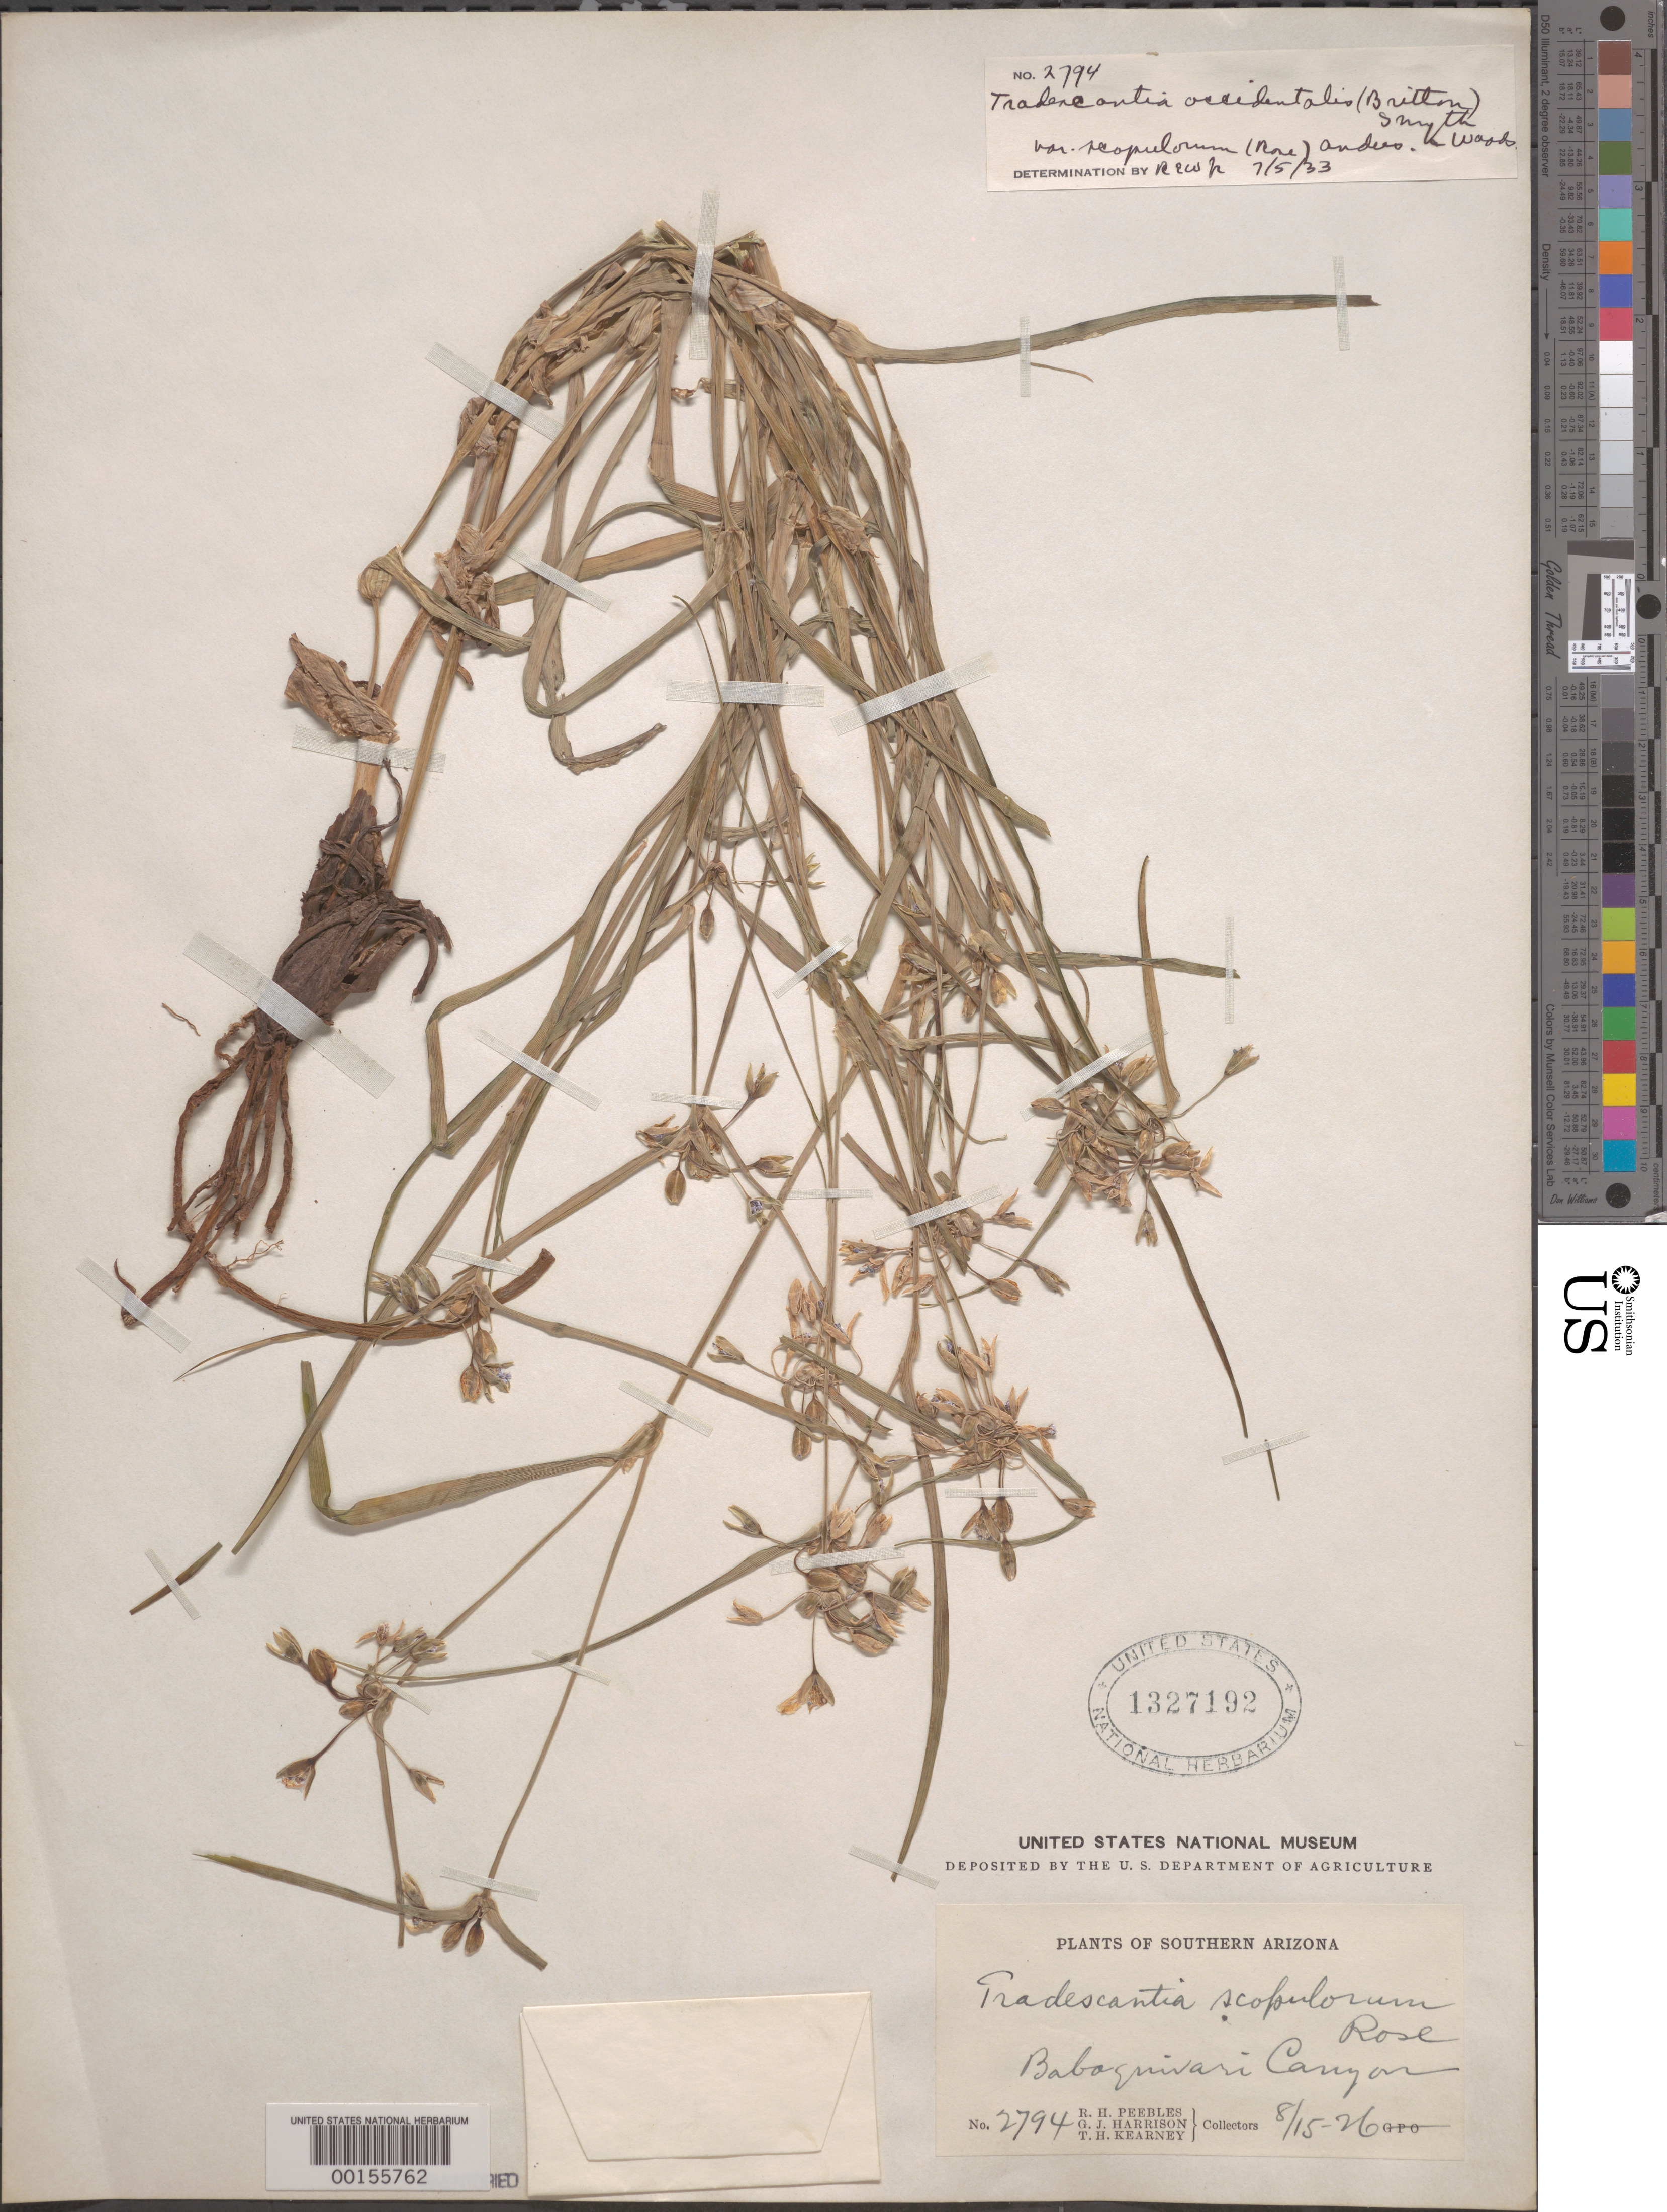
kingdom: Plantae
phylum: Tracheophyta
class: Liliopsida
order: Commelinales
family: Commelinaceae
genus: Tradescantia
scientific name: Tradescantia occidentalis var. scopulorum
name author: (Rose) E.S. Anderson & Woodson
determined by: Woodward, R. E.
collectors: R. H. Peebles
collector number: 2794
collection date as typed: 15 Aug 1926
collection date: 1926-08-15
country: United States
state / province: Arizona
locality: Babaguivari canyon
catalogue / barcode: US 1327192